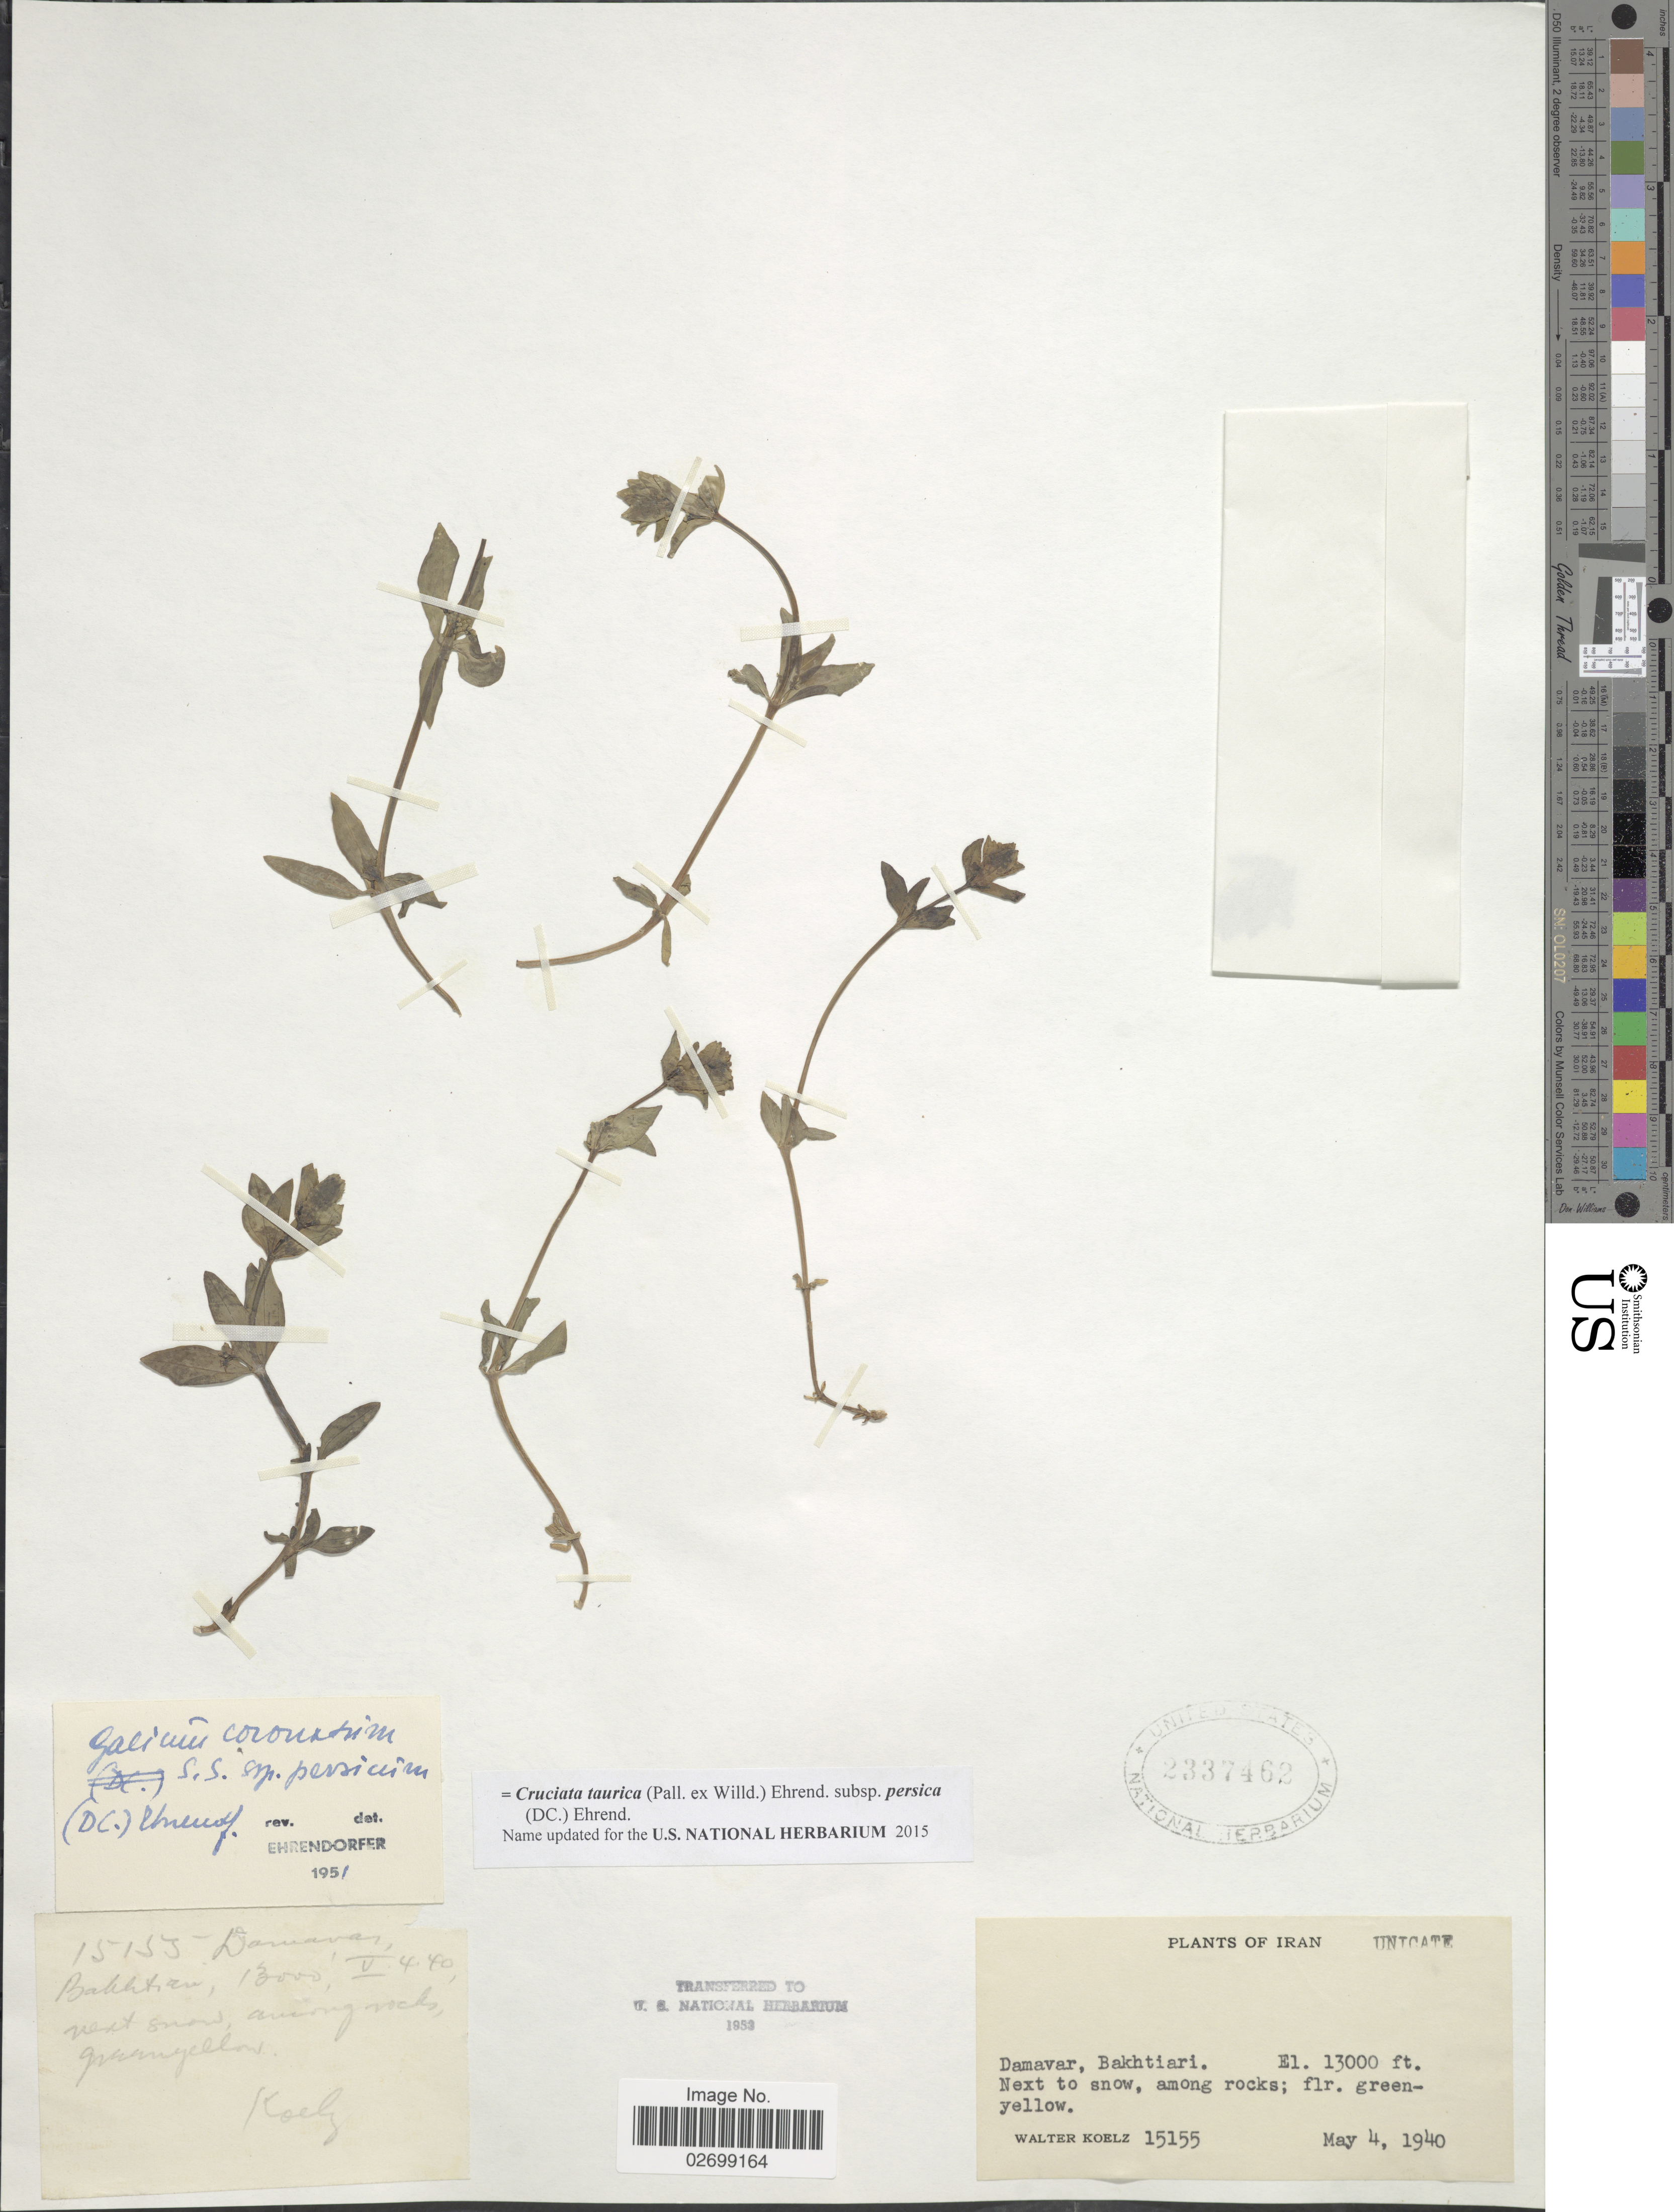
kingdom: Plantae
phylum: Tracheophyta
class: Magnoliopsida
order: Gentianales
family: Rubiaceae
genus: Cruciata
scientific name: Cruciata taurica subsp. persica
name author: (DC.) Ehrend.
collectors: W. N. Koelz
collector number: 15155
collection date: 1940-05-04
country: Iran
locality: Damavar, Bakhtiari, next to snow, among rocks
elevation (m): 3962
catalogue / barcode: US 2337462